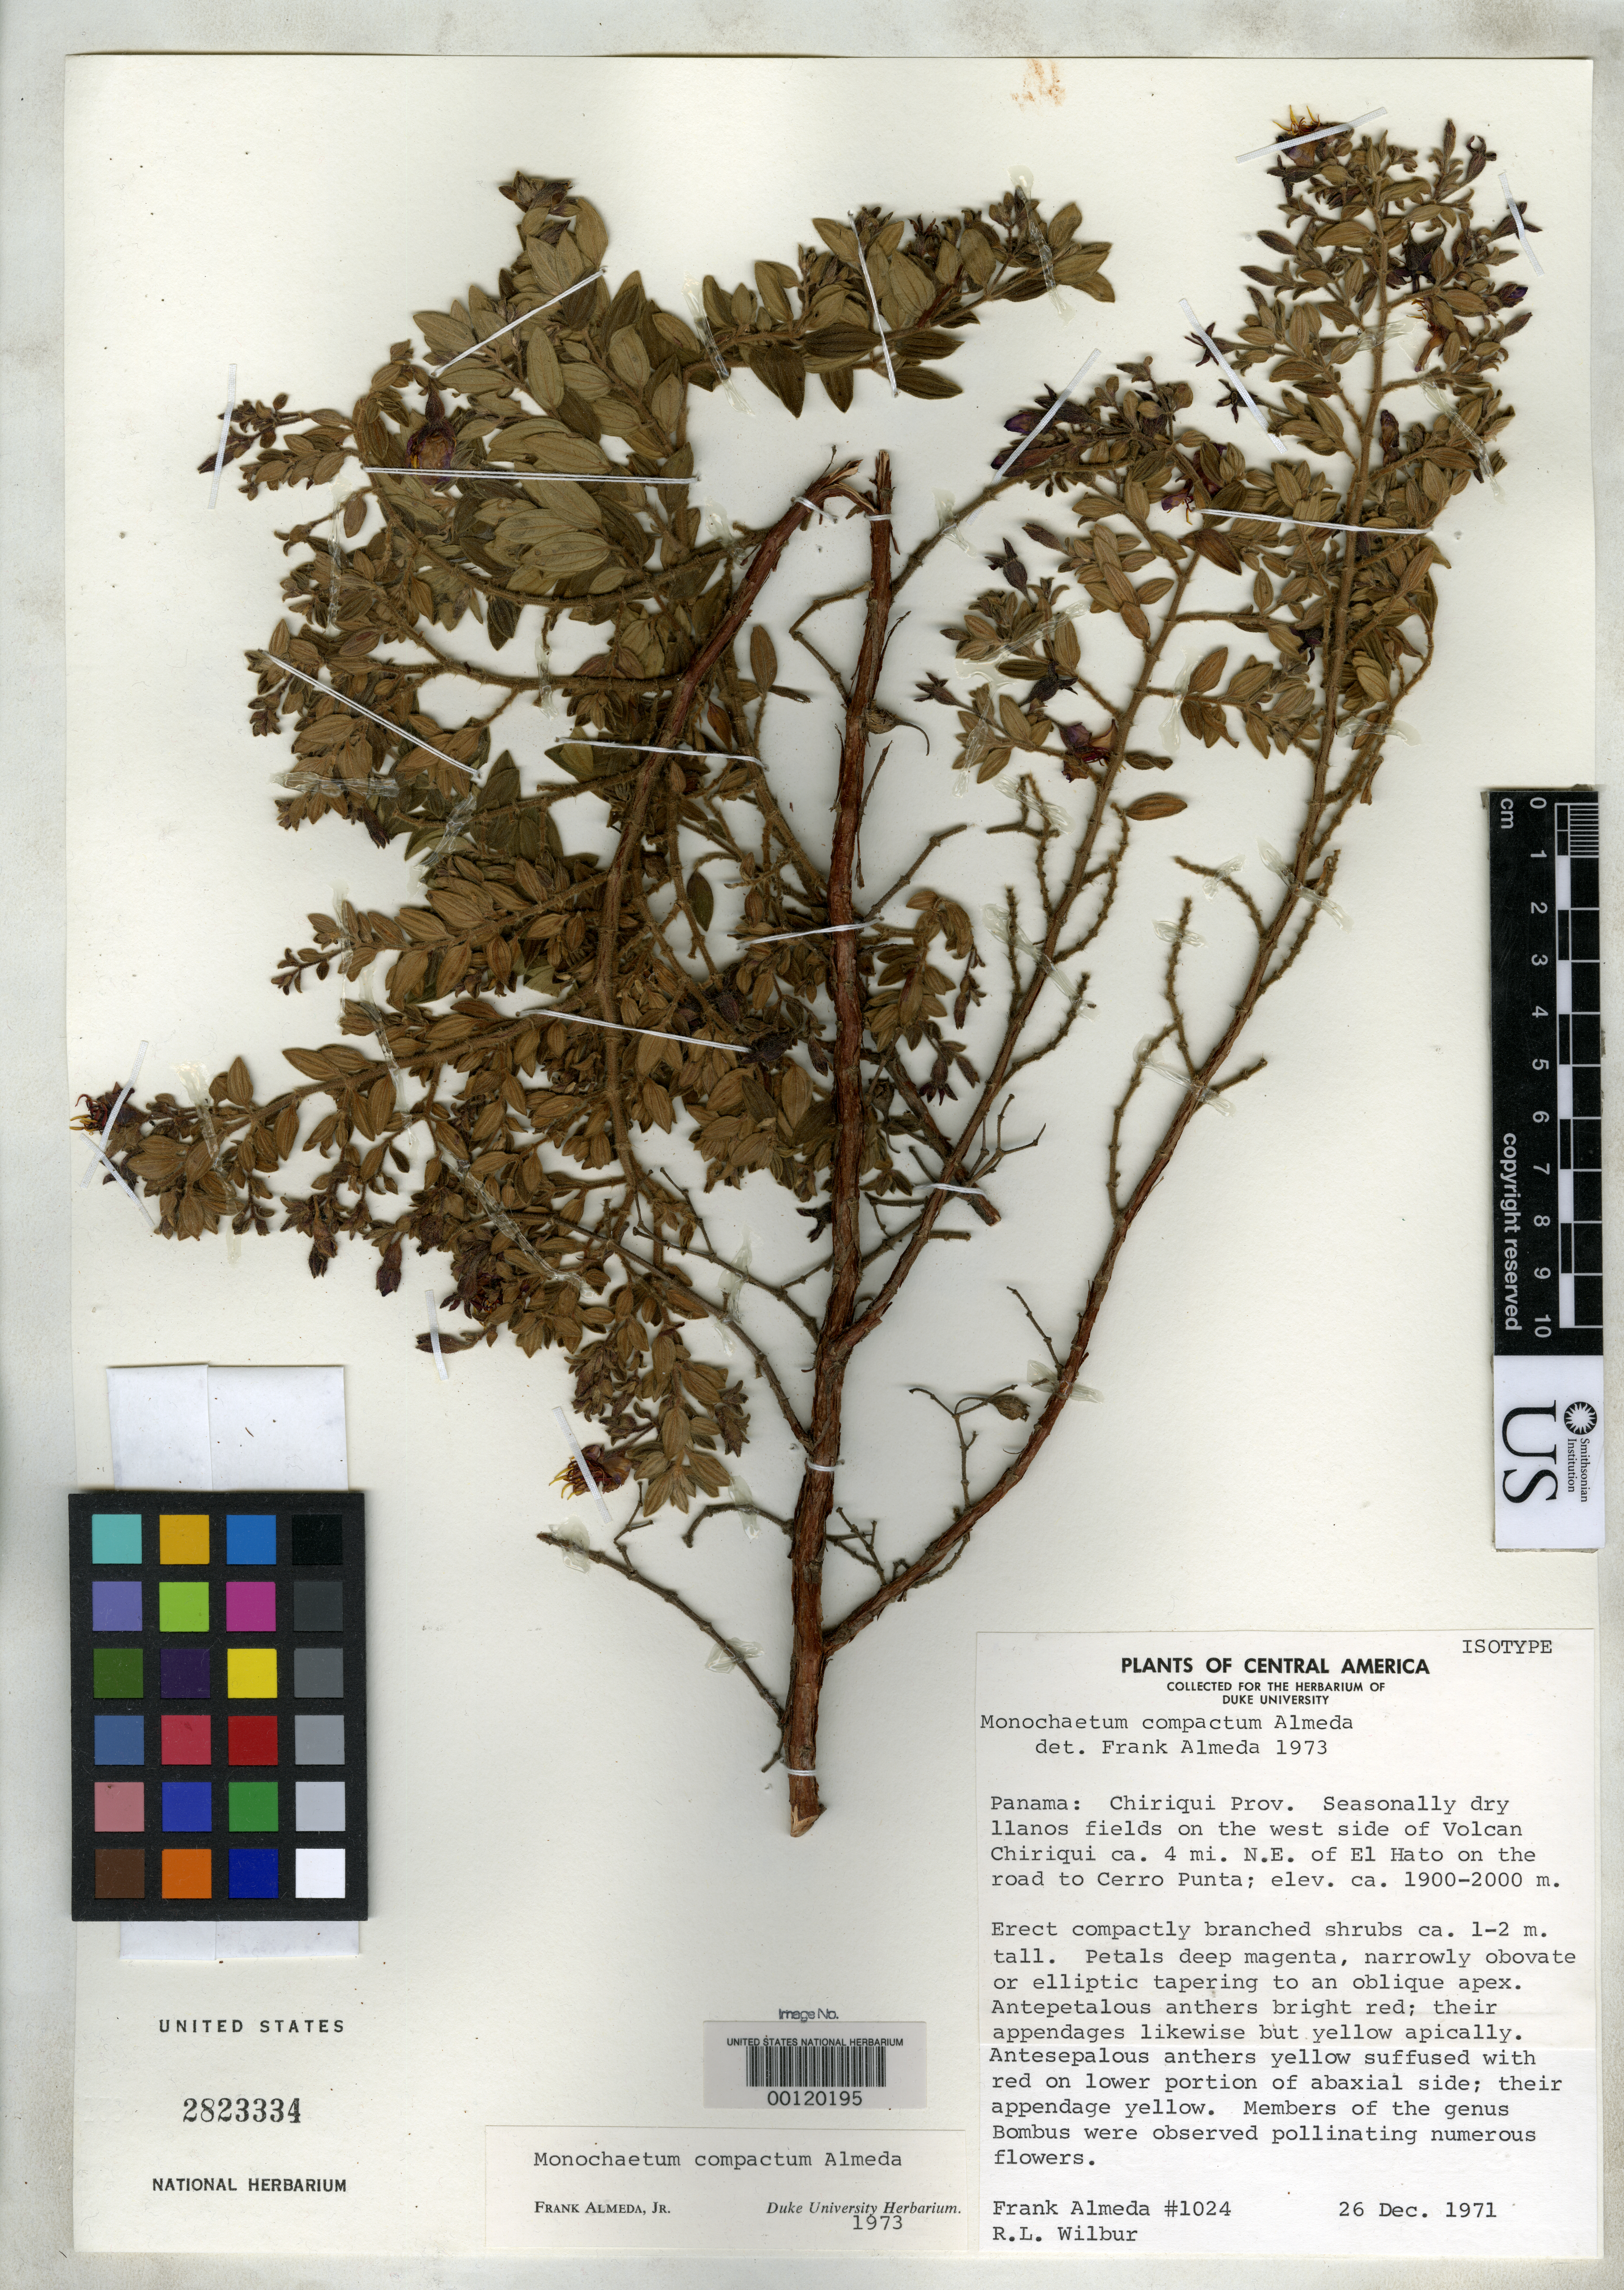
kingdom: Plantae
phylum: Tracheophyta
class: Magnoliopsida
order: Myrtales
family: Melastomataceae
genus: Monochaetum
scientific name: Monochaetum compactum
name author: Almeda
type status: Isotype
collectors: F. Almeda & R. L. Wilbur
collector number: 1024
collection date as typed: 26 Dec 1971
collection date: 1971-12-26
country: Panama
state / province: Chiriquí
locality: Volcan Chiriqui.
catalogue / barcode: US 2823334